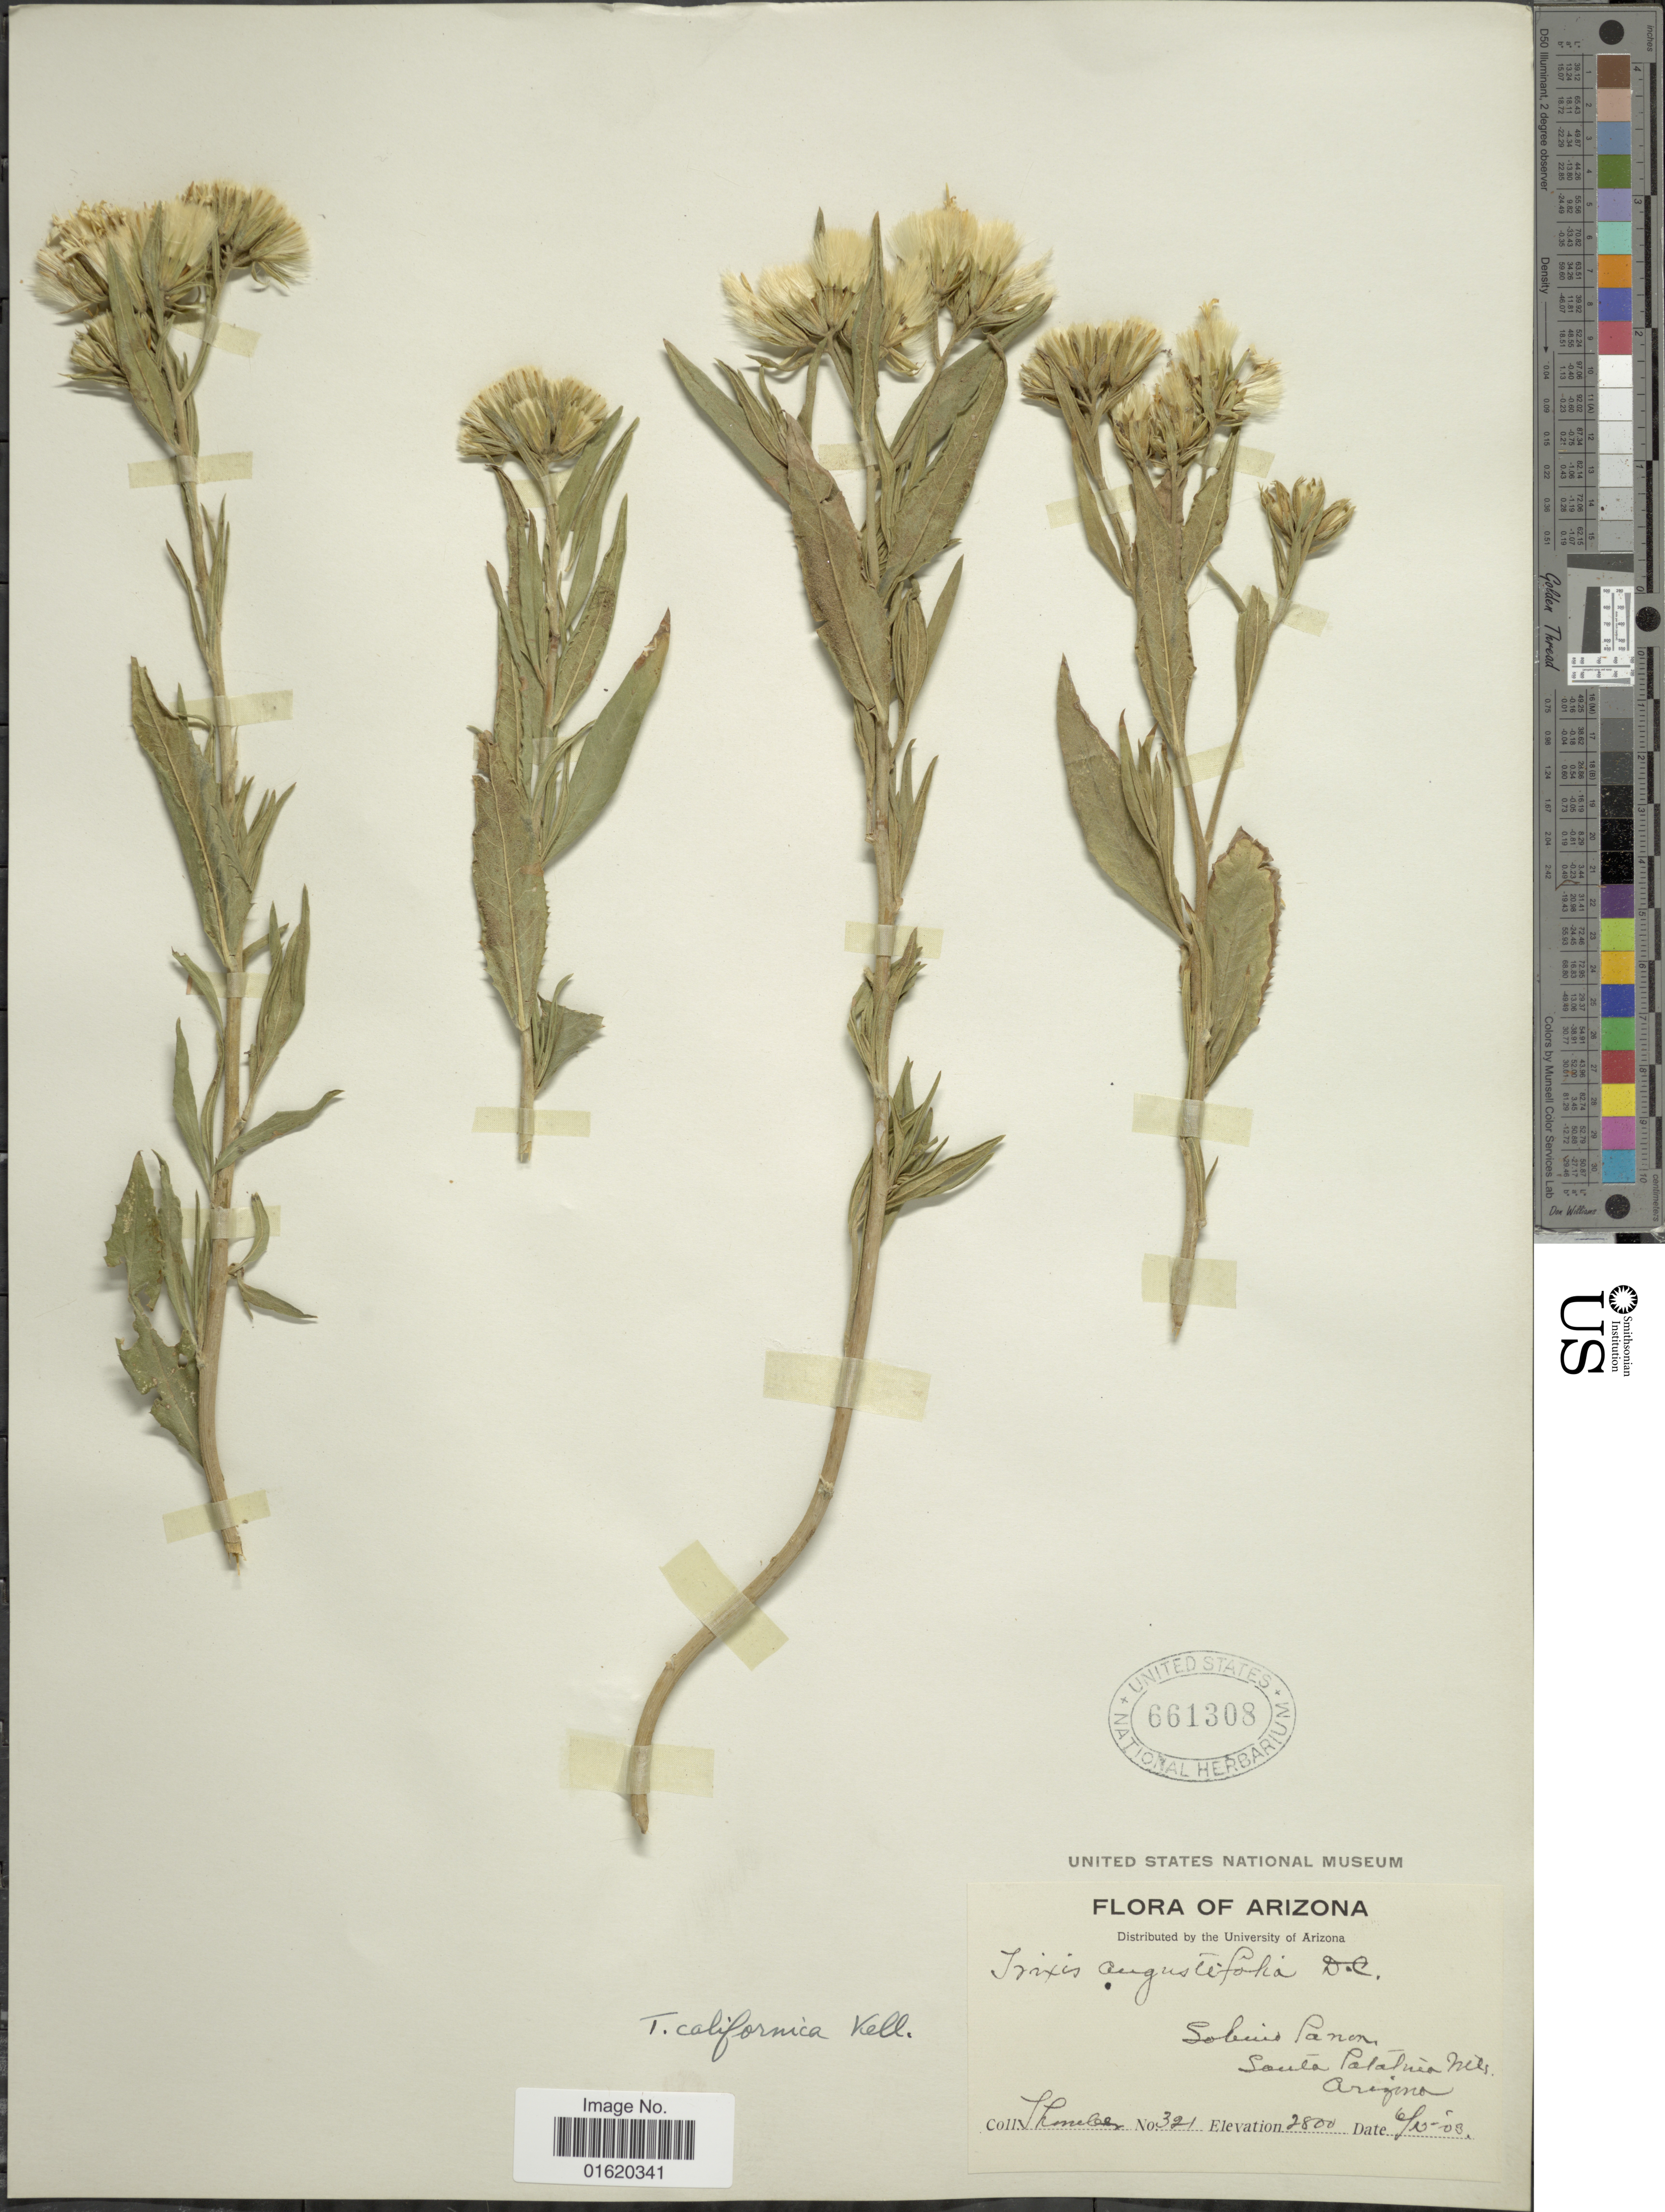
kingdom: Plantae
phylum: Tracheophyta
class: Magnoliopsida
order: Asterales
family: Asteraceae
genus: Trixis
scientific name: Trixis californica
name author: Kellogg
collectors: J. Thornber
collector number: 321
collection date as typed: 6/15/03 (?)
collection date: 1903-06-15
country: United States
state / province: Arizona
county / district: Pima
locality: Sabino Canyon, Santa Catalina Mountains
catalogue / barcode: US 661308